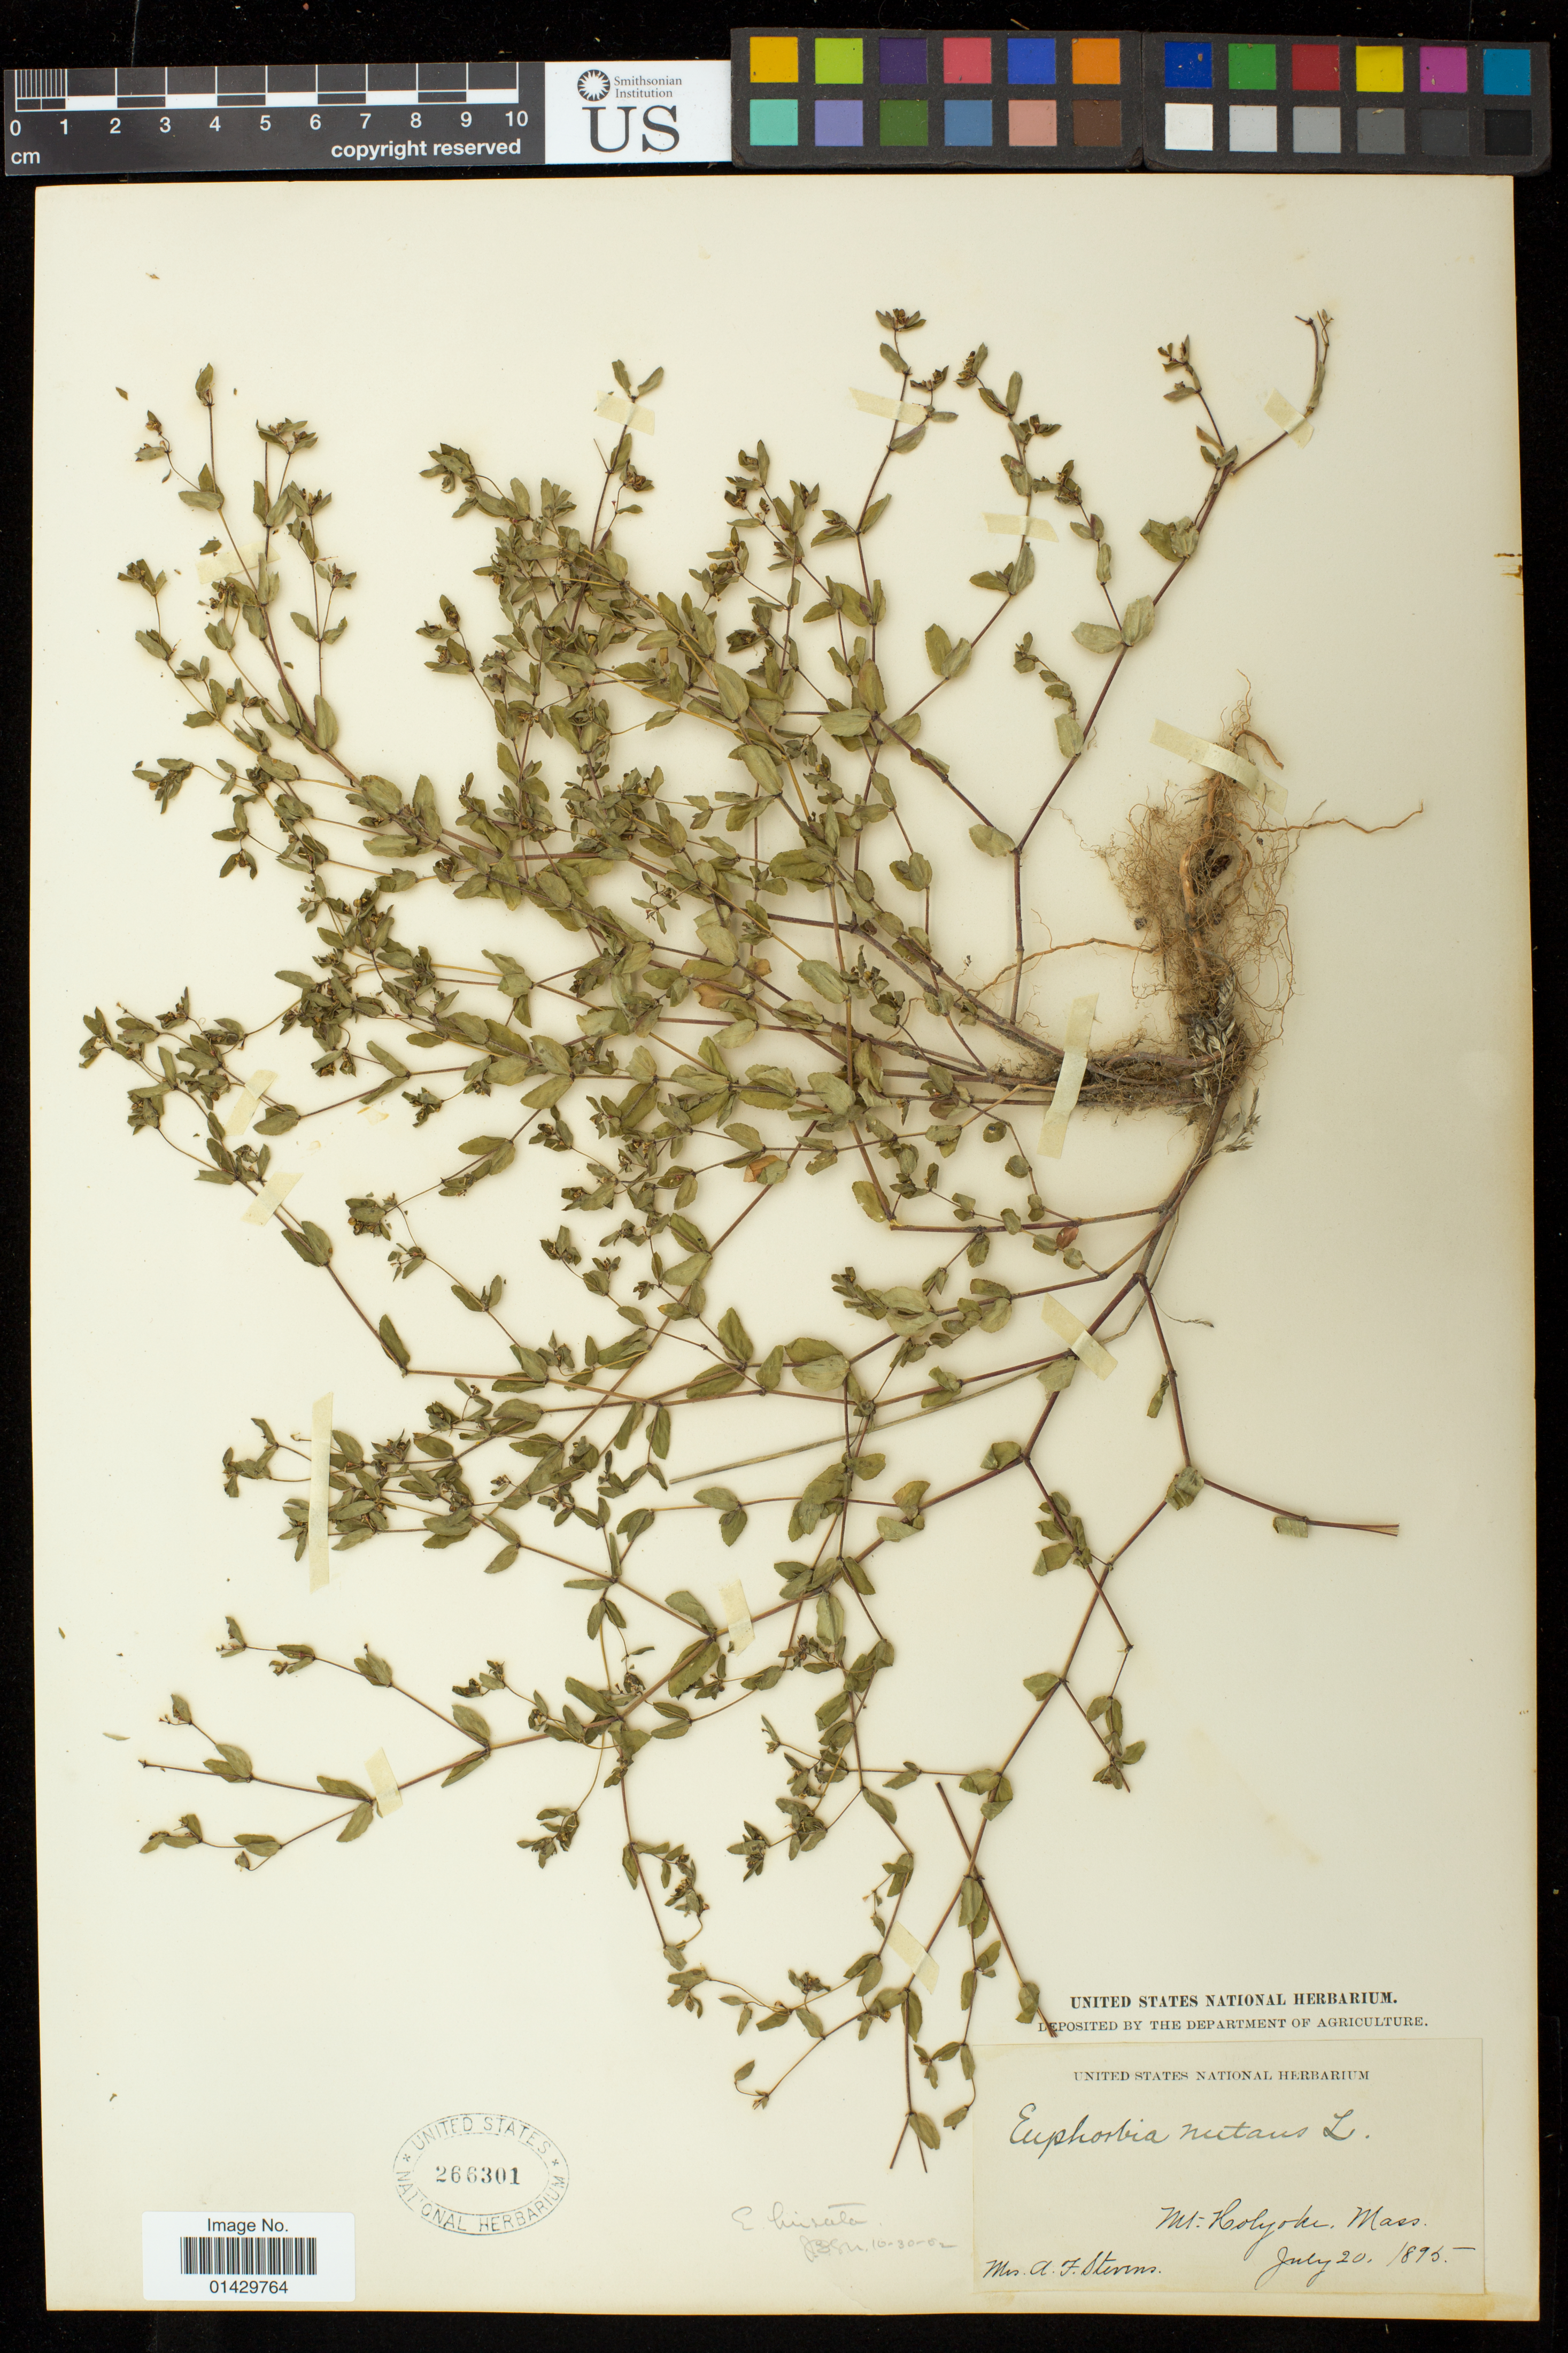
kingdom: Plantae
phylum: Tracheophyta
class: Magnoliopsida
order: Malpighiales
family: Euphorbiaceae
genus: Euphorbia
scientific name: Euphorbia vermiculata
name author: Raf.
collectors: A. Stevens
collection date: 1895-07-20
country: United States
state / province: Massachusetts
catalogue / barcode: US 266301